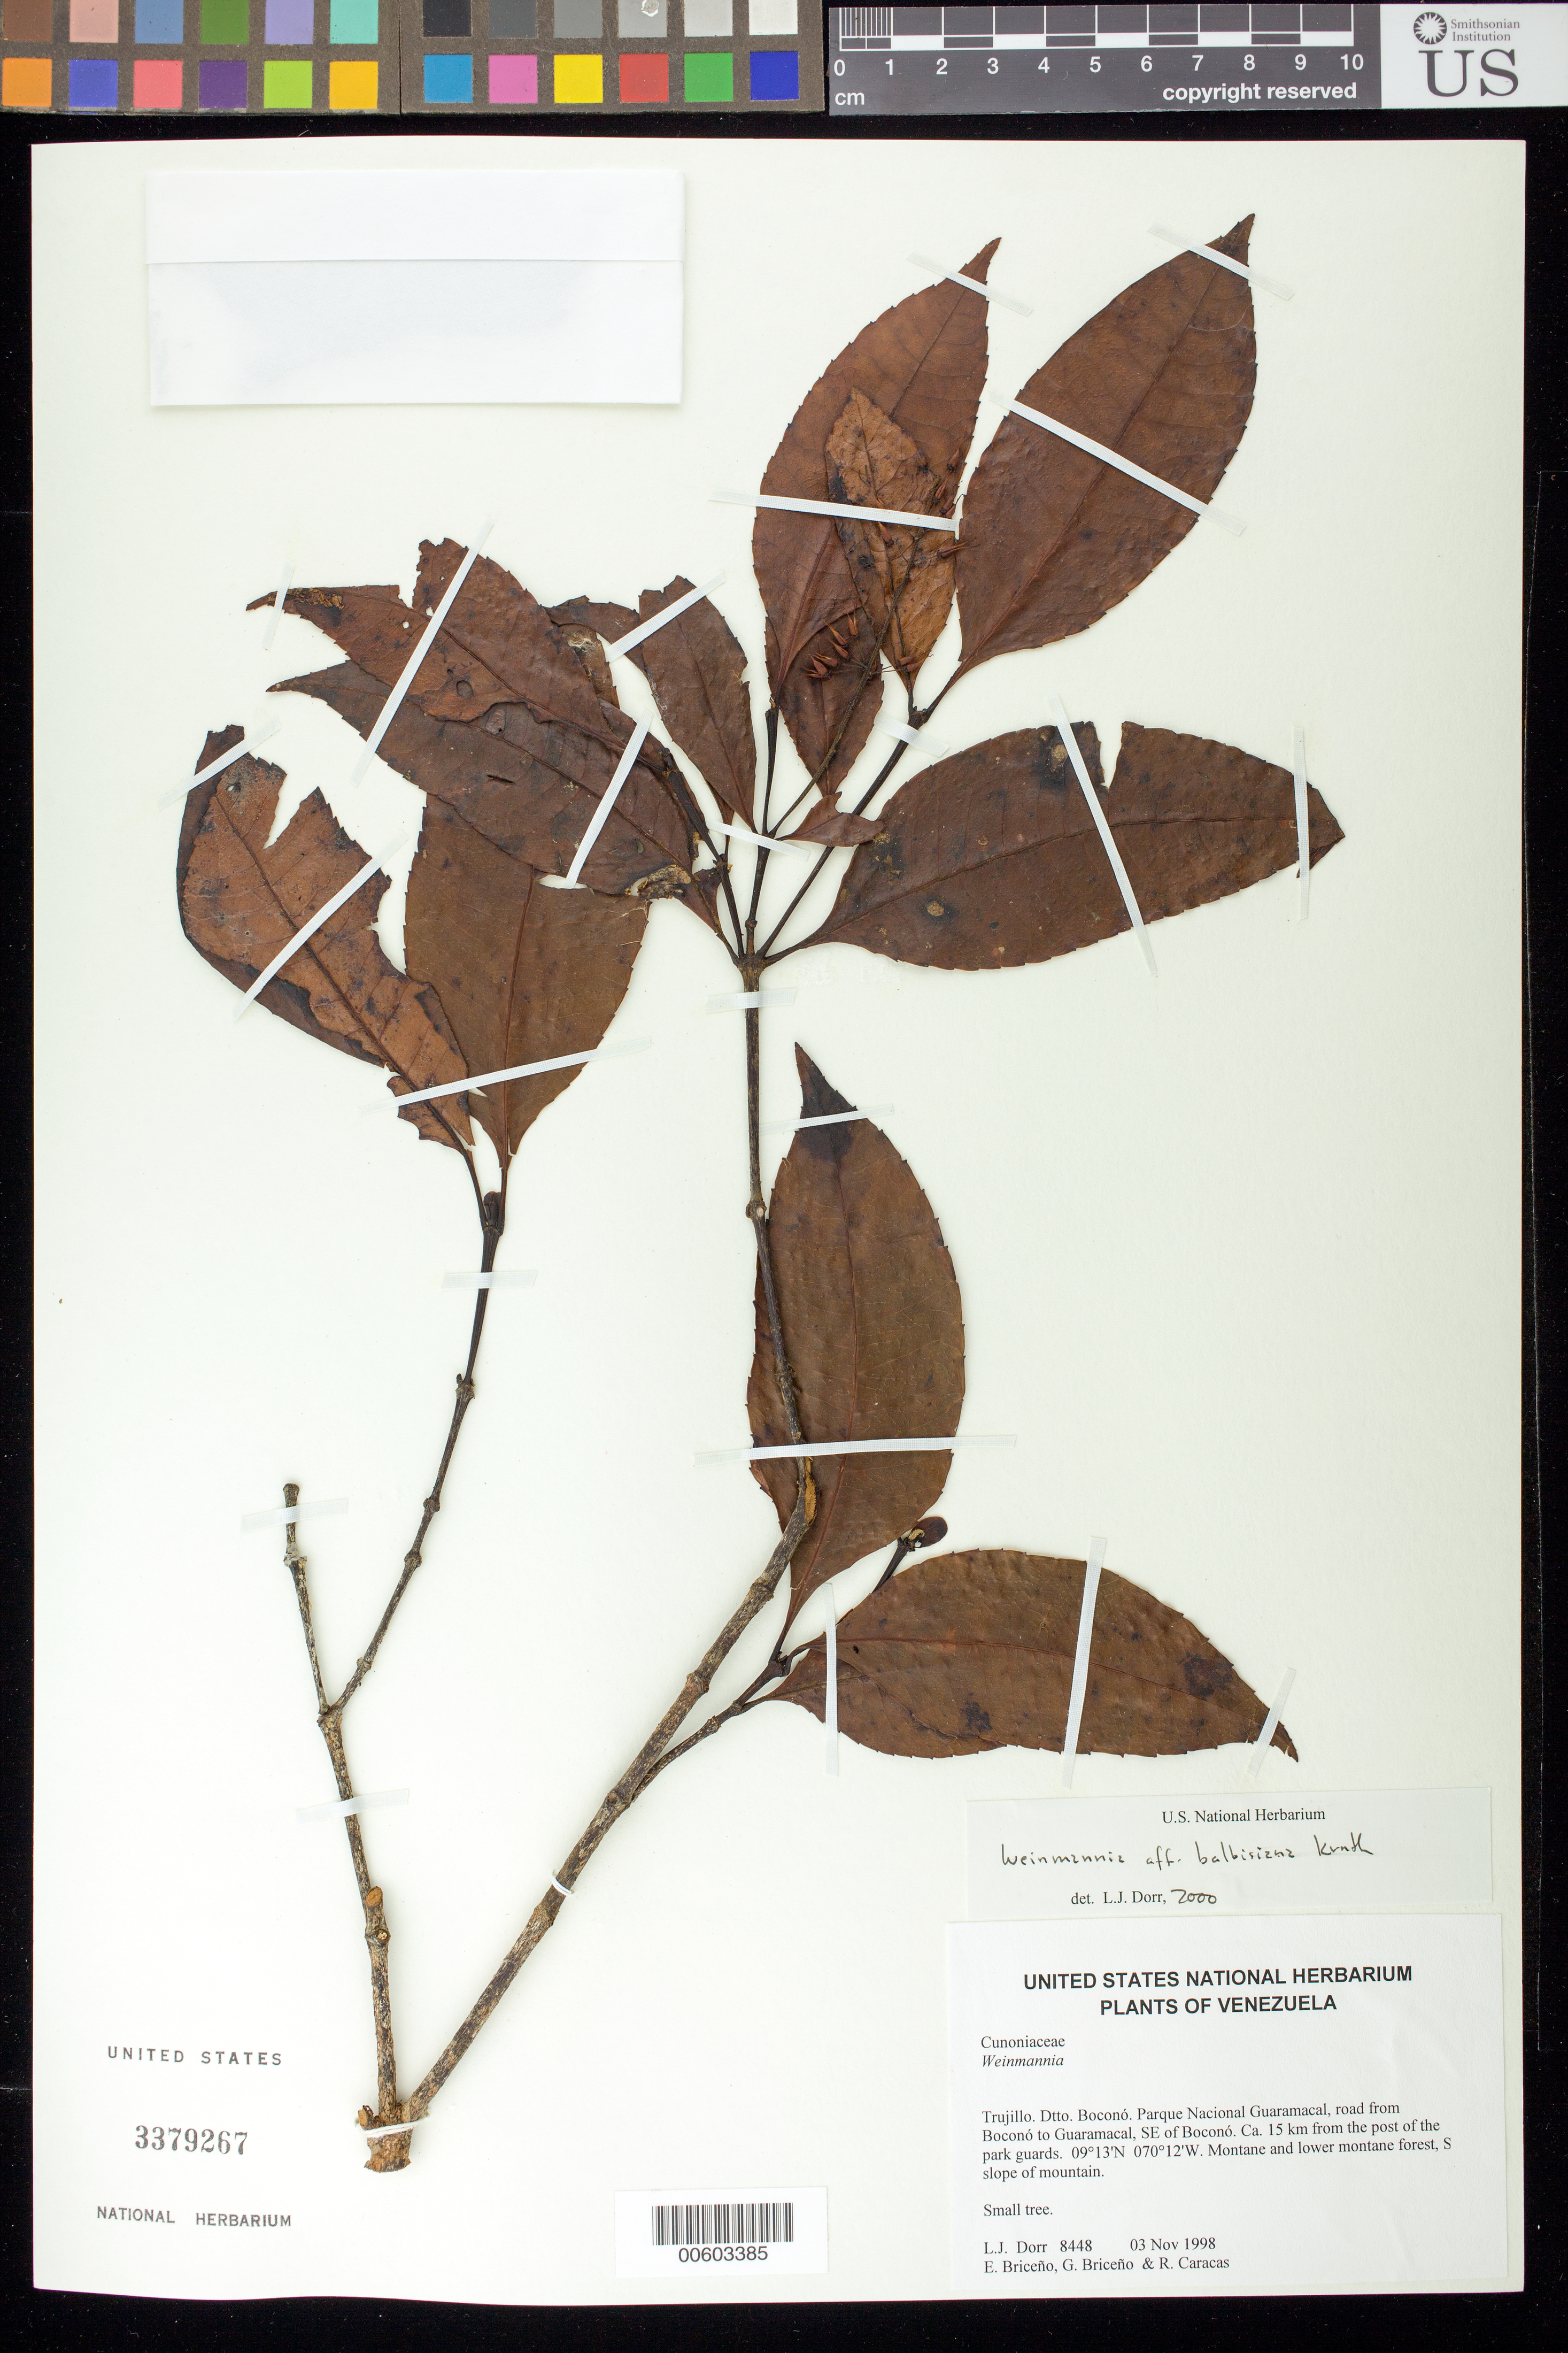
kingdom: Plantae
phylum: Tracheophyta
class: Magnoliopsida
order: Oxalidales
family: Cunoniaceae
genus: Weinmannia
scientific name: Weinmannia balbisiana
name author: Kunth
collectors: L. J. Dorr, E. Briceño, G. Briceño & R. Caracas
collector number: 8448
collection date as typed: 03 Nov 1998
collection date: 1998-11-03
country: Venezuela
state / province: Trujillo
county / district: Boconó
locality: Parque Nacional Guaramacal, road from Boconó to Guaramacal, SE of Boconó, ca. 15 km from the post of the park guards.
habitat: Montane and lower montane forest, S slope of mountain.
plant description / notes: PORT, US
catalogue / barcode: US 3379267